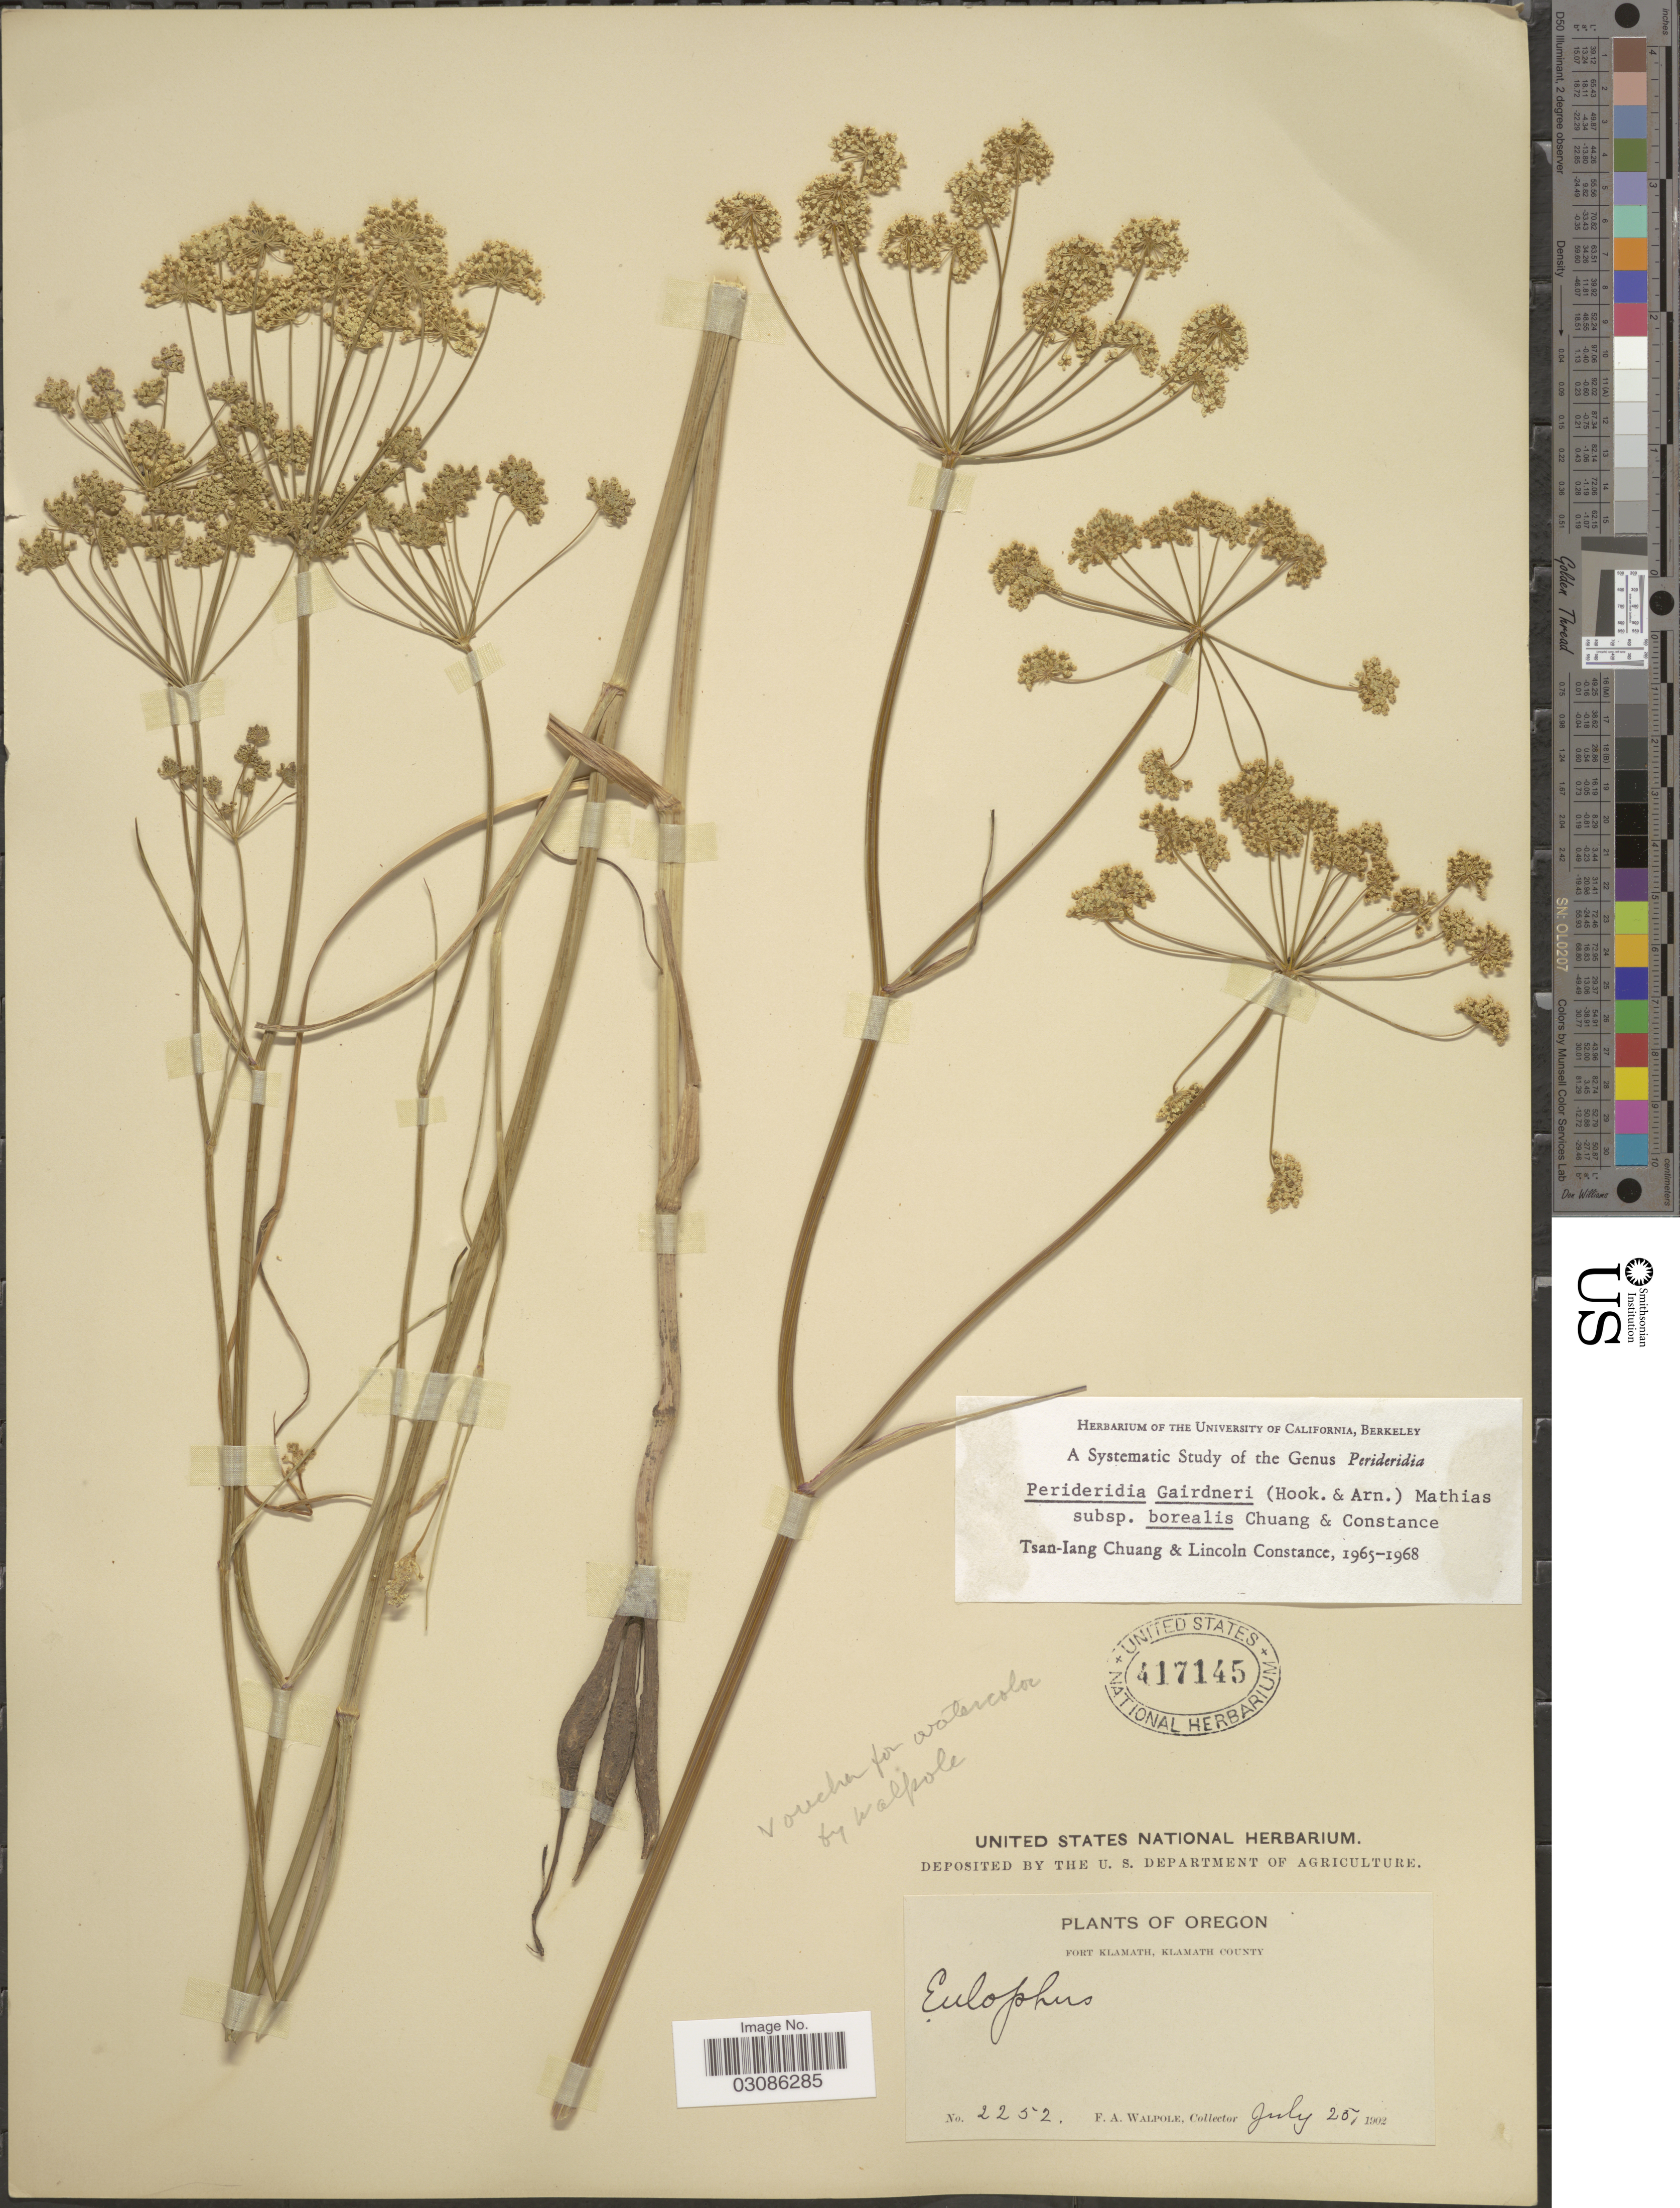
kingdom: Plantae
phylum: Tracheophyta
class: Magnoliopsida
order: Apiales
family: Apiaceae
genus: Perideridia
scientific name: Perideridia gairdneri subsp. borealis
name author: T.I. Chuang & Constance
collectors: F. Walpole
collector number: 2252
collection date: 1902-07-25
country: United States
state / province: Oregon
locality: Fort Klamath, Klamath County.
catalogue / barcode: US 417145